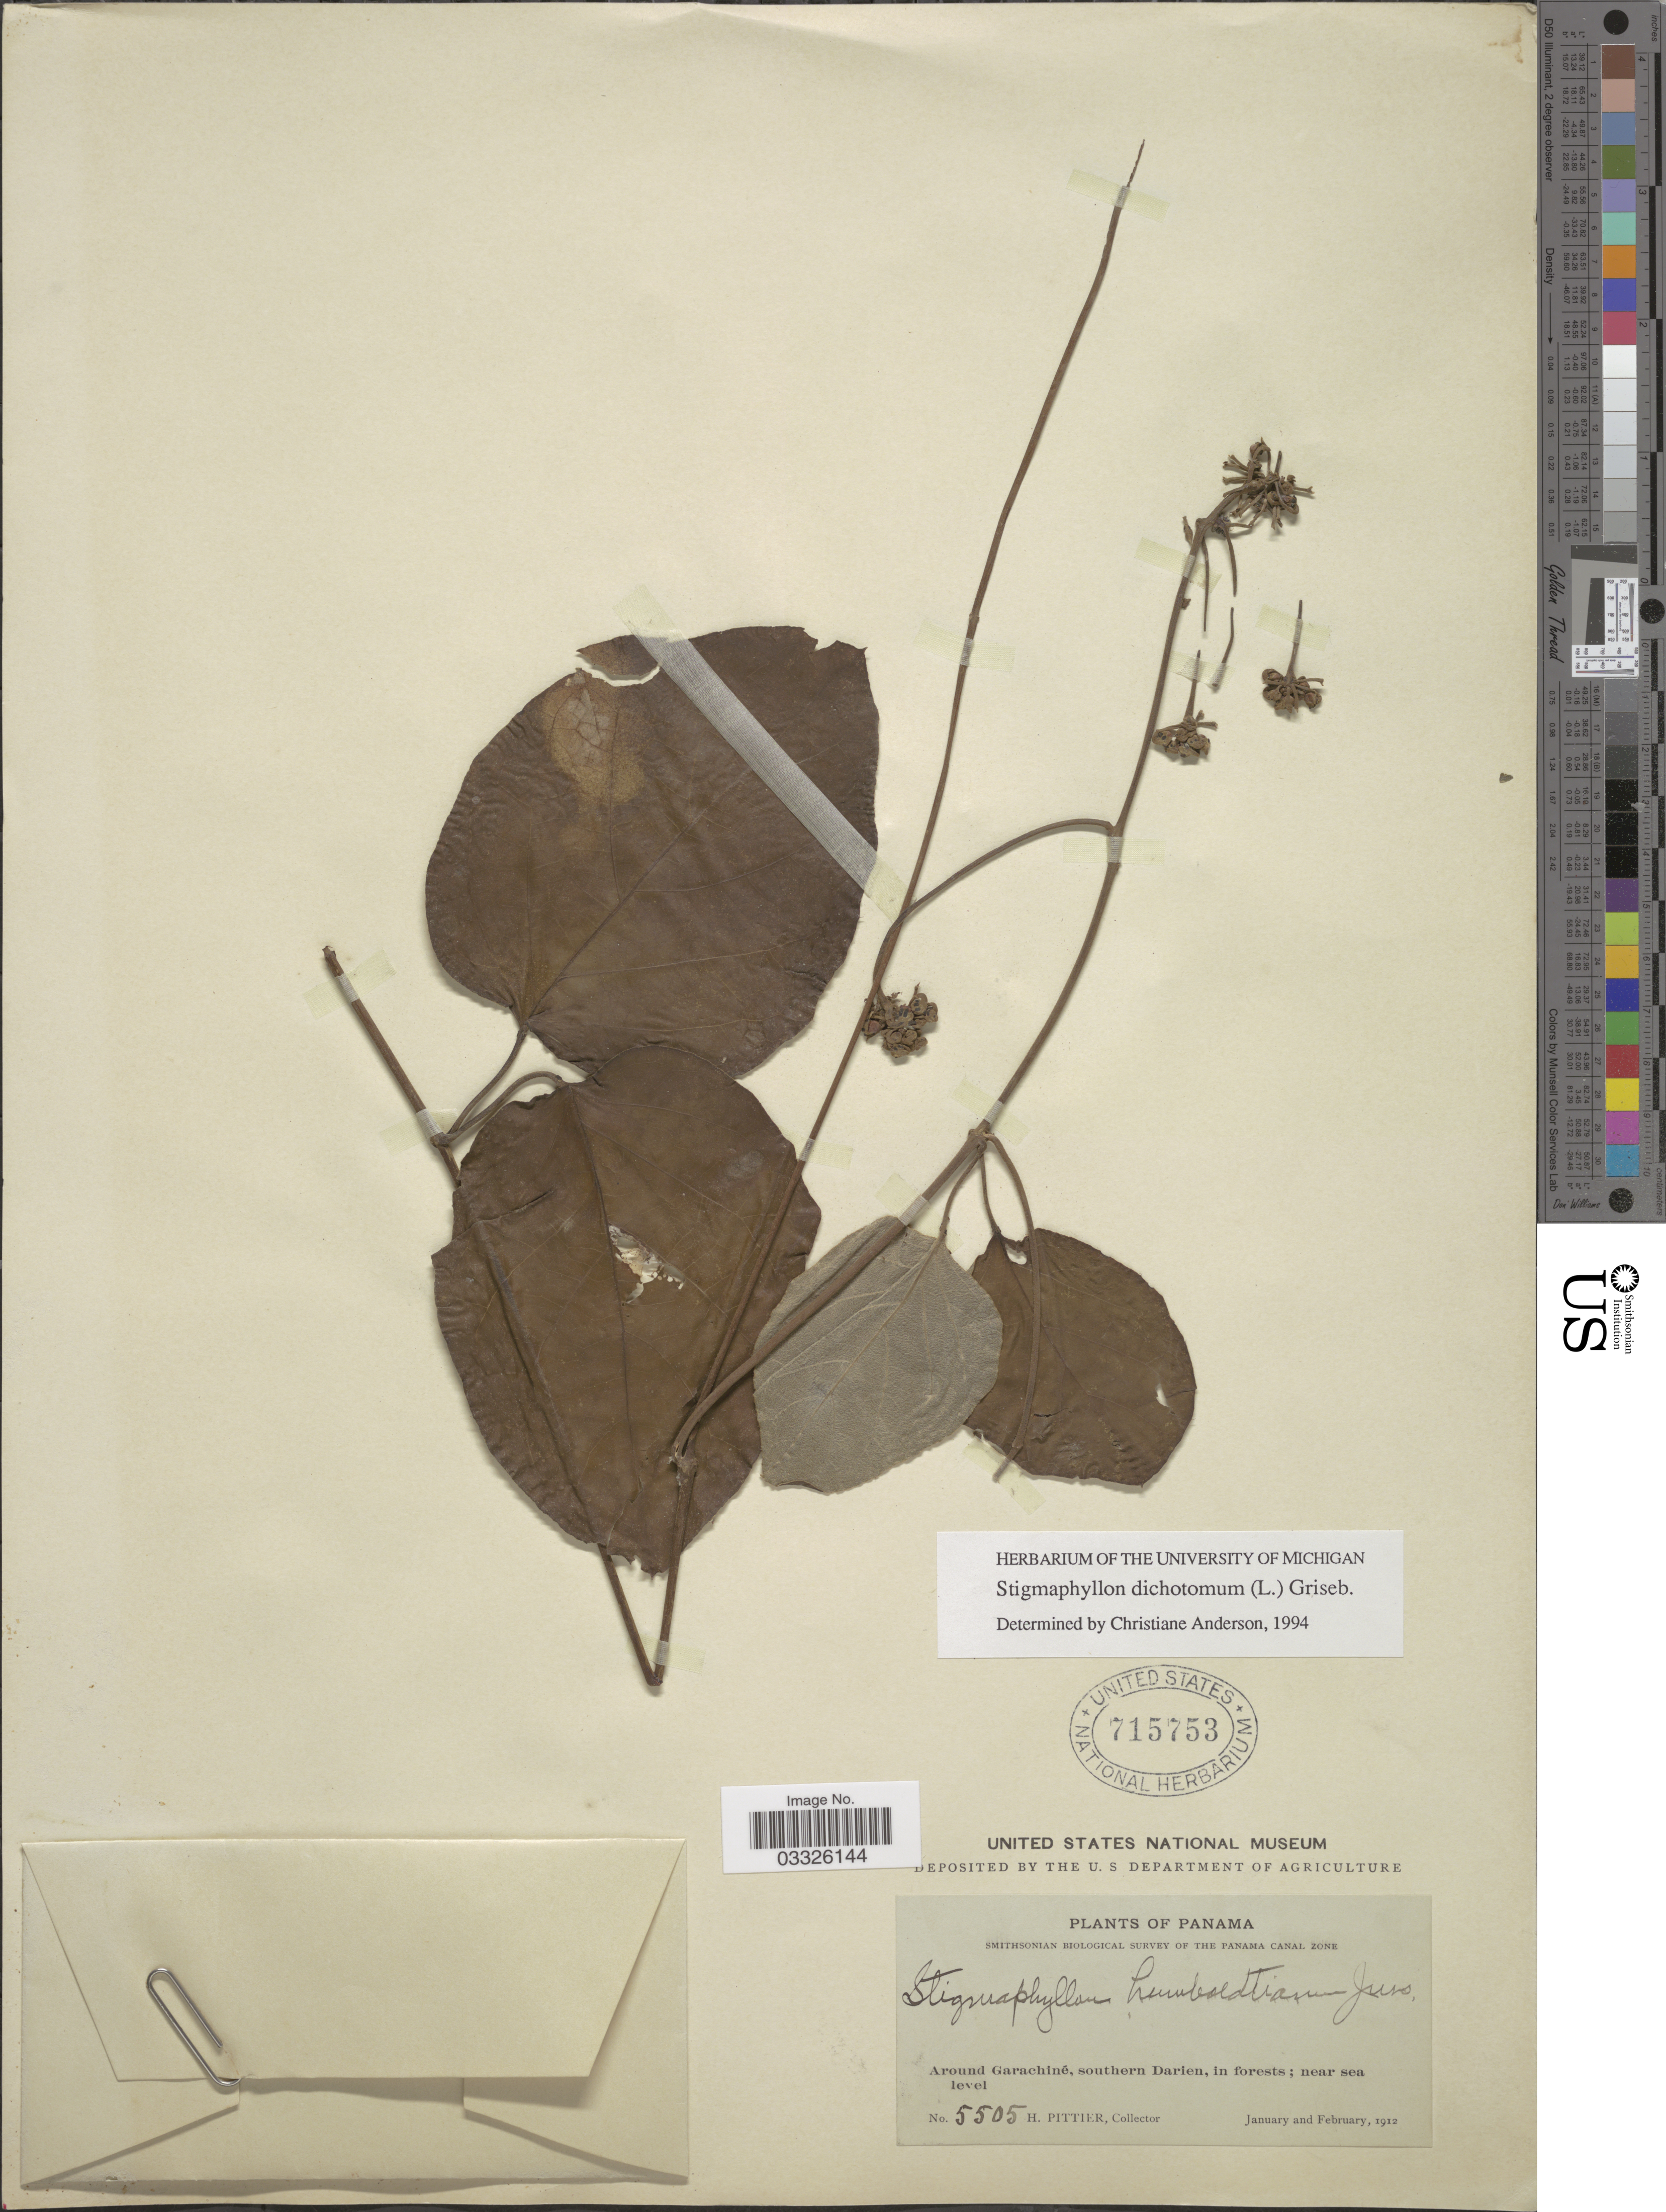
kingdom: Plantae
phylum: Tracheophyta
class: Magnoliopsida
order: Malpighiales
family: Malpighiaceae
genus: Stigmaphyllon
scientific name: Stigmaphyllon dichotomum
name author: Griseb.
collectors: H. F. Pittier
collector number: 5505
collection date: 1912-01/1912-02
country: Panama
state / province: Darién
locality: Around Garachiné, southern Darien.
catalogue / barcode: US 715753